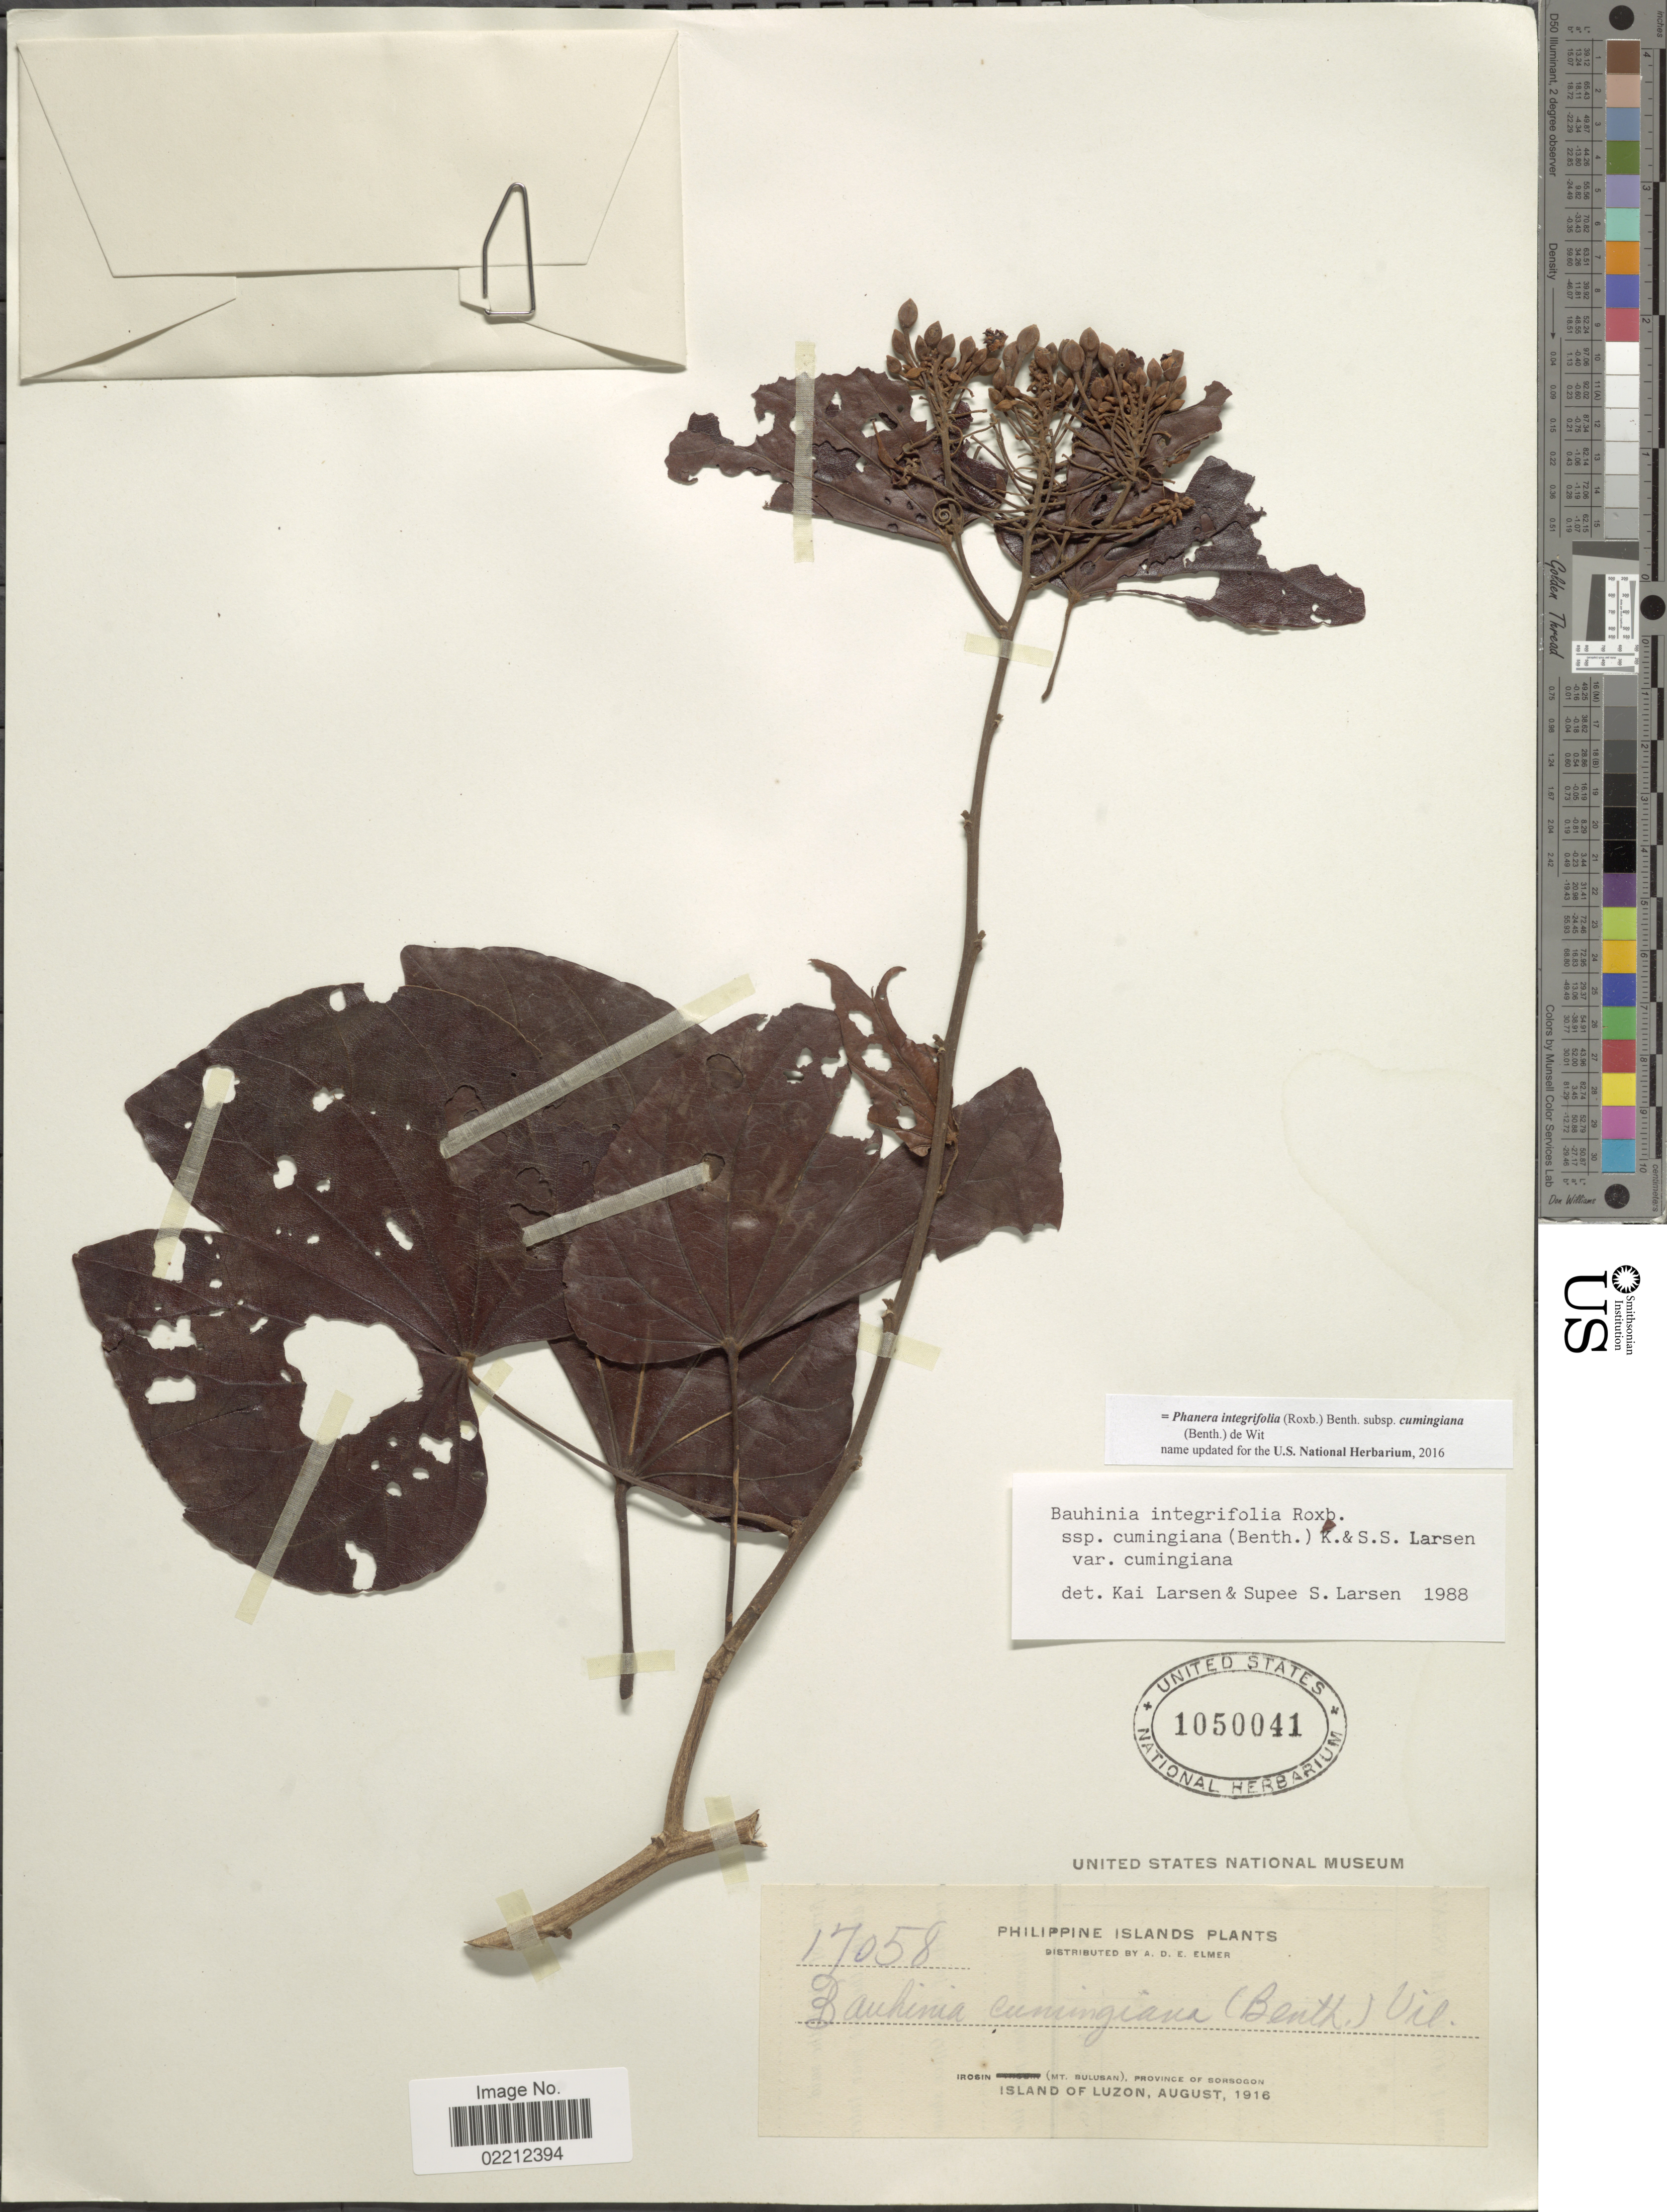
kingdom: Plantae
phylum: Tracheophyta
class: Magnoliopsida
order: Fabales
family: Fabaceae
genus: Phanera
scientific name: Phanera integrifolia subsp. cumingiana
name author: (Benth.) de Wit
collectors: A. D. E. Elmer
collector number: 17058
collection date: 1916-08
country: Philippines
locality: Irosin, (Mt.Bulusan), Province of Sorsogon, Island of Luzon.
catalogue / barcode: US 1050041